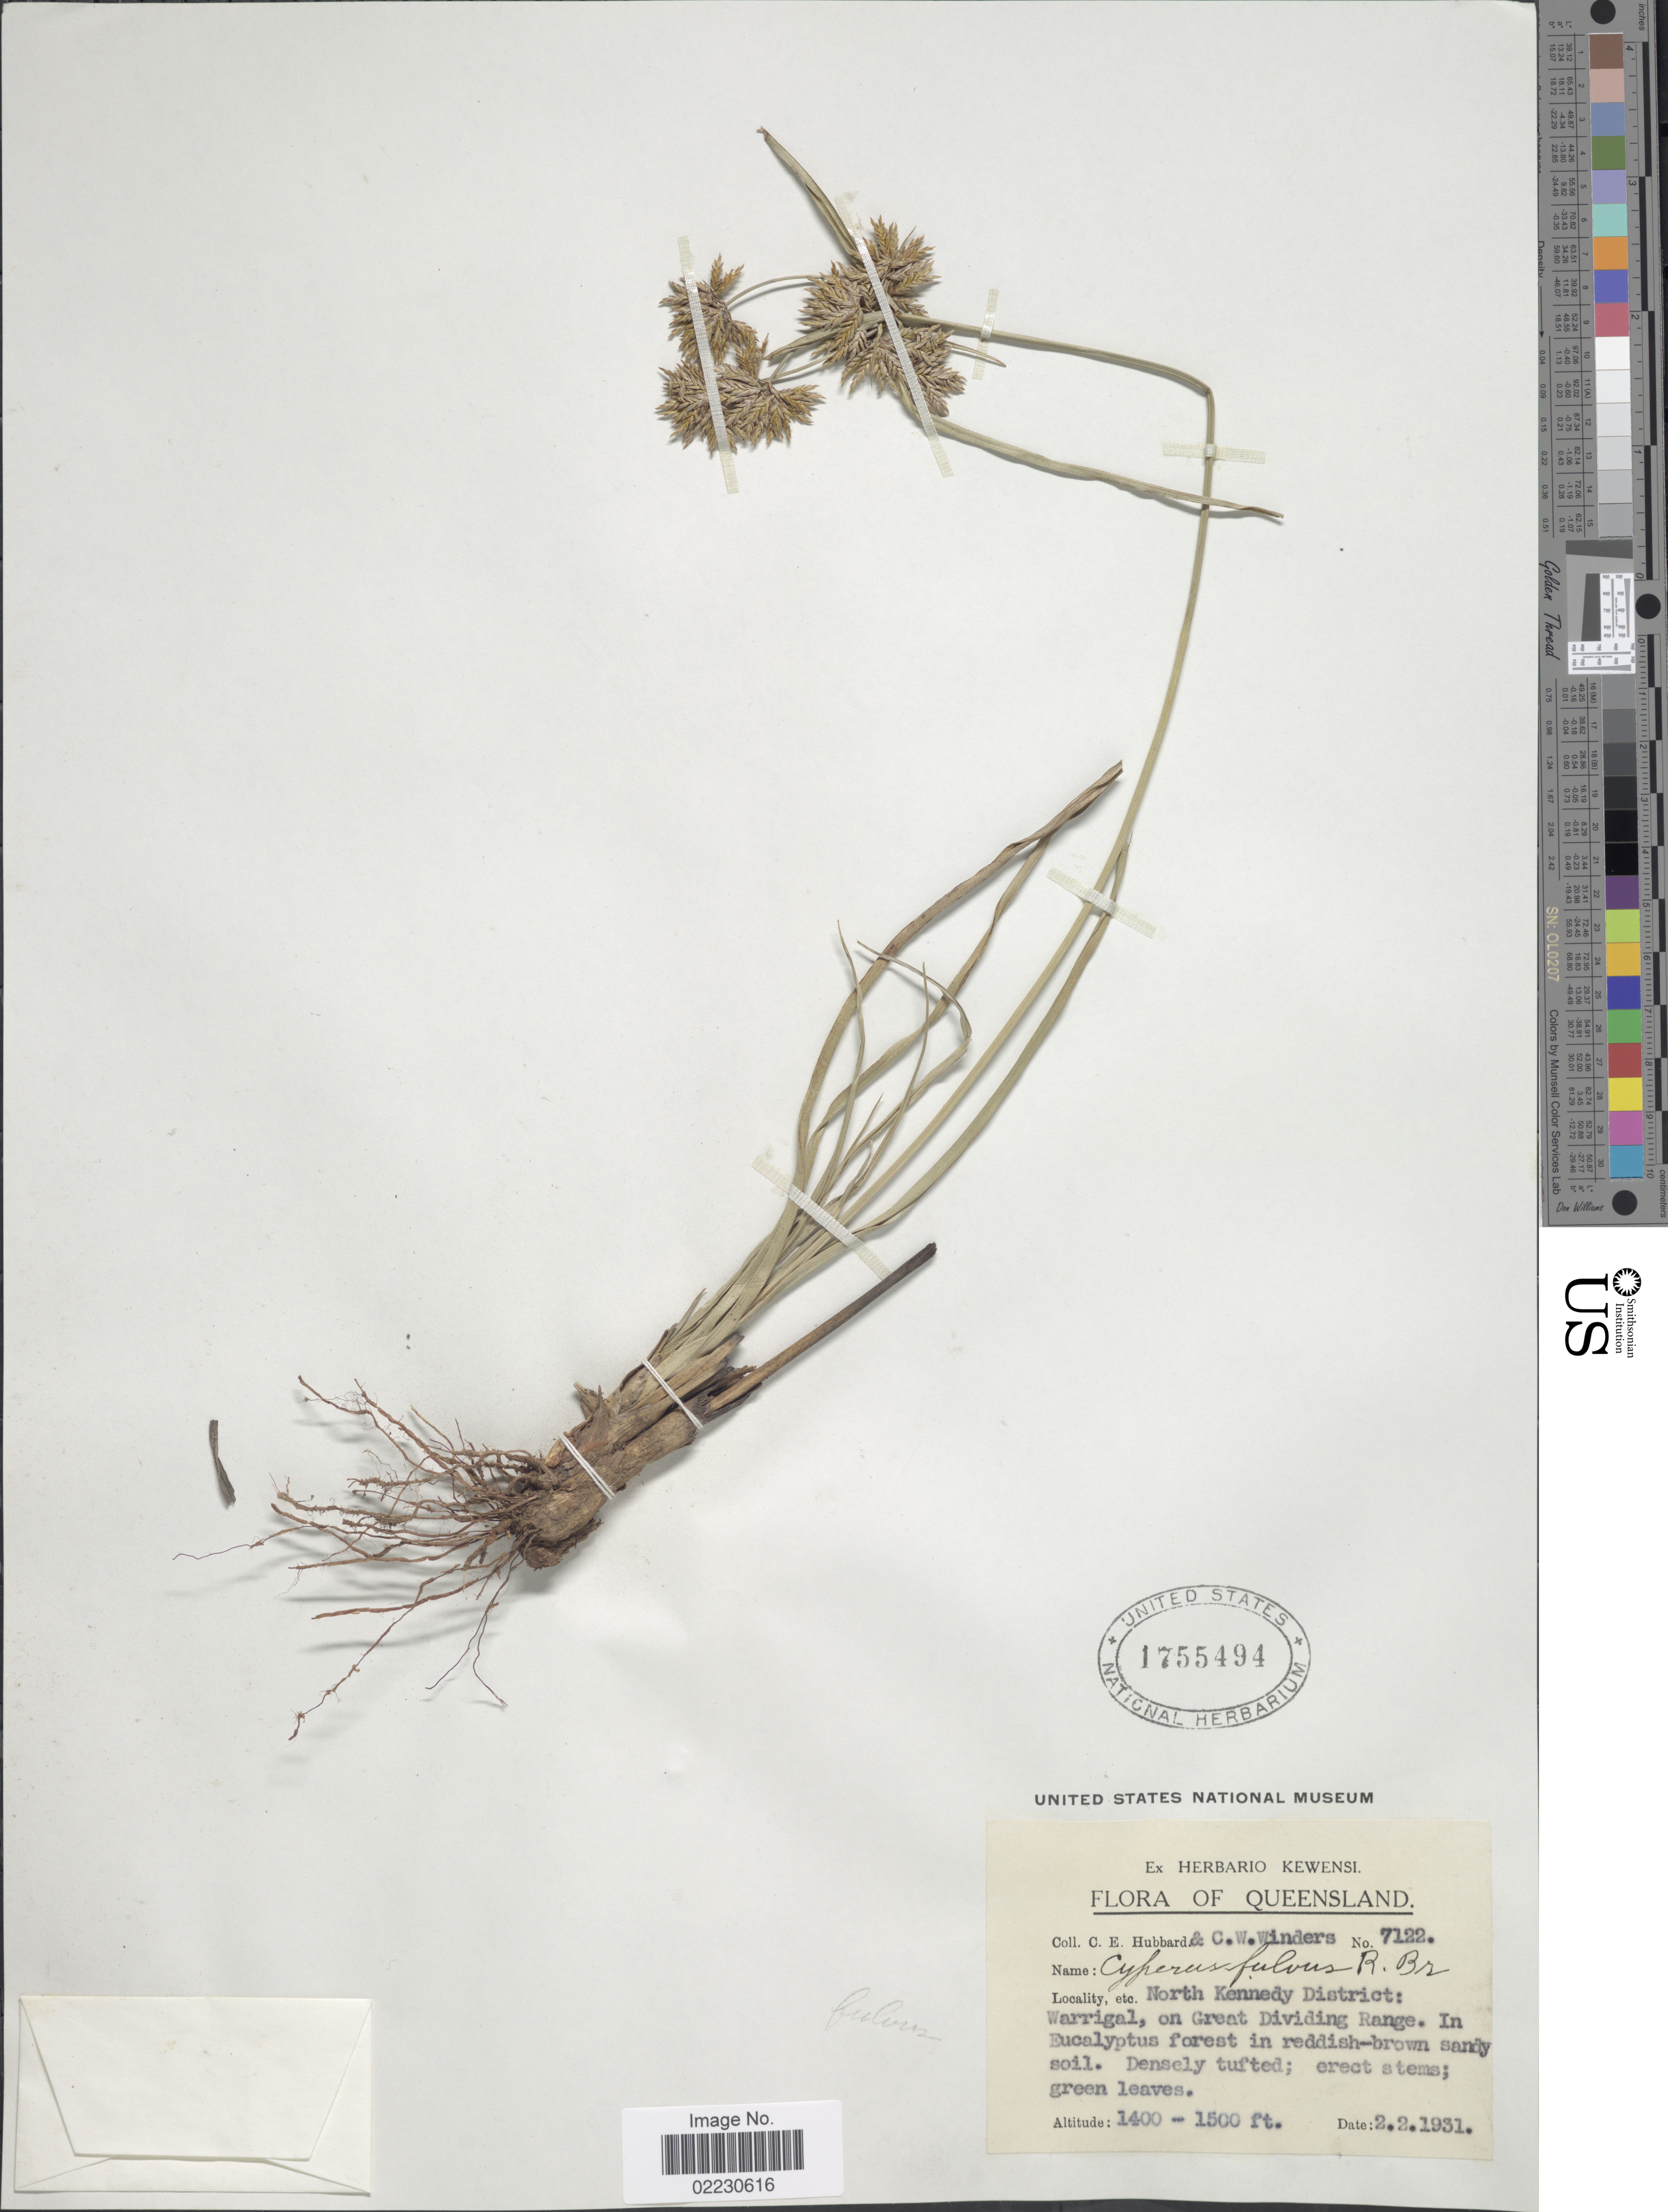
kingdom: Plantae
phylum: Tracheophyta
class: Liliopsida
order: Poales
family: Cyperaceae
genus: Cyperus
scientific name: Cyperus fulvus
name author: R. Br.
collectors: C. E. Hubbard & C. Winders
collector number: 7122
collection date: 1931-02-02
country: Australia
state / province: Queensland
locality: North Kennedy District: Warrigal, on Great Dividing Range.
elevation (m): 427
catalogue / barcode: US 1755494